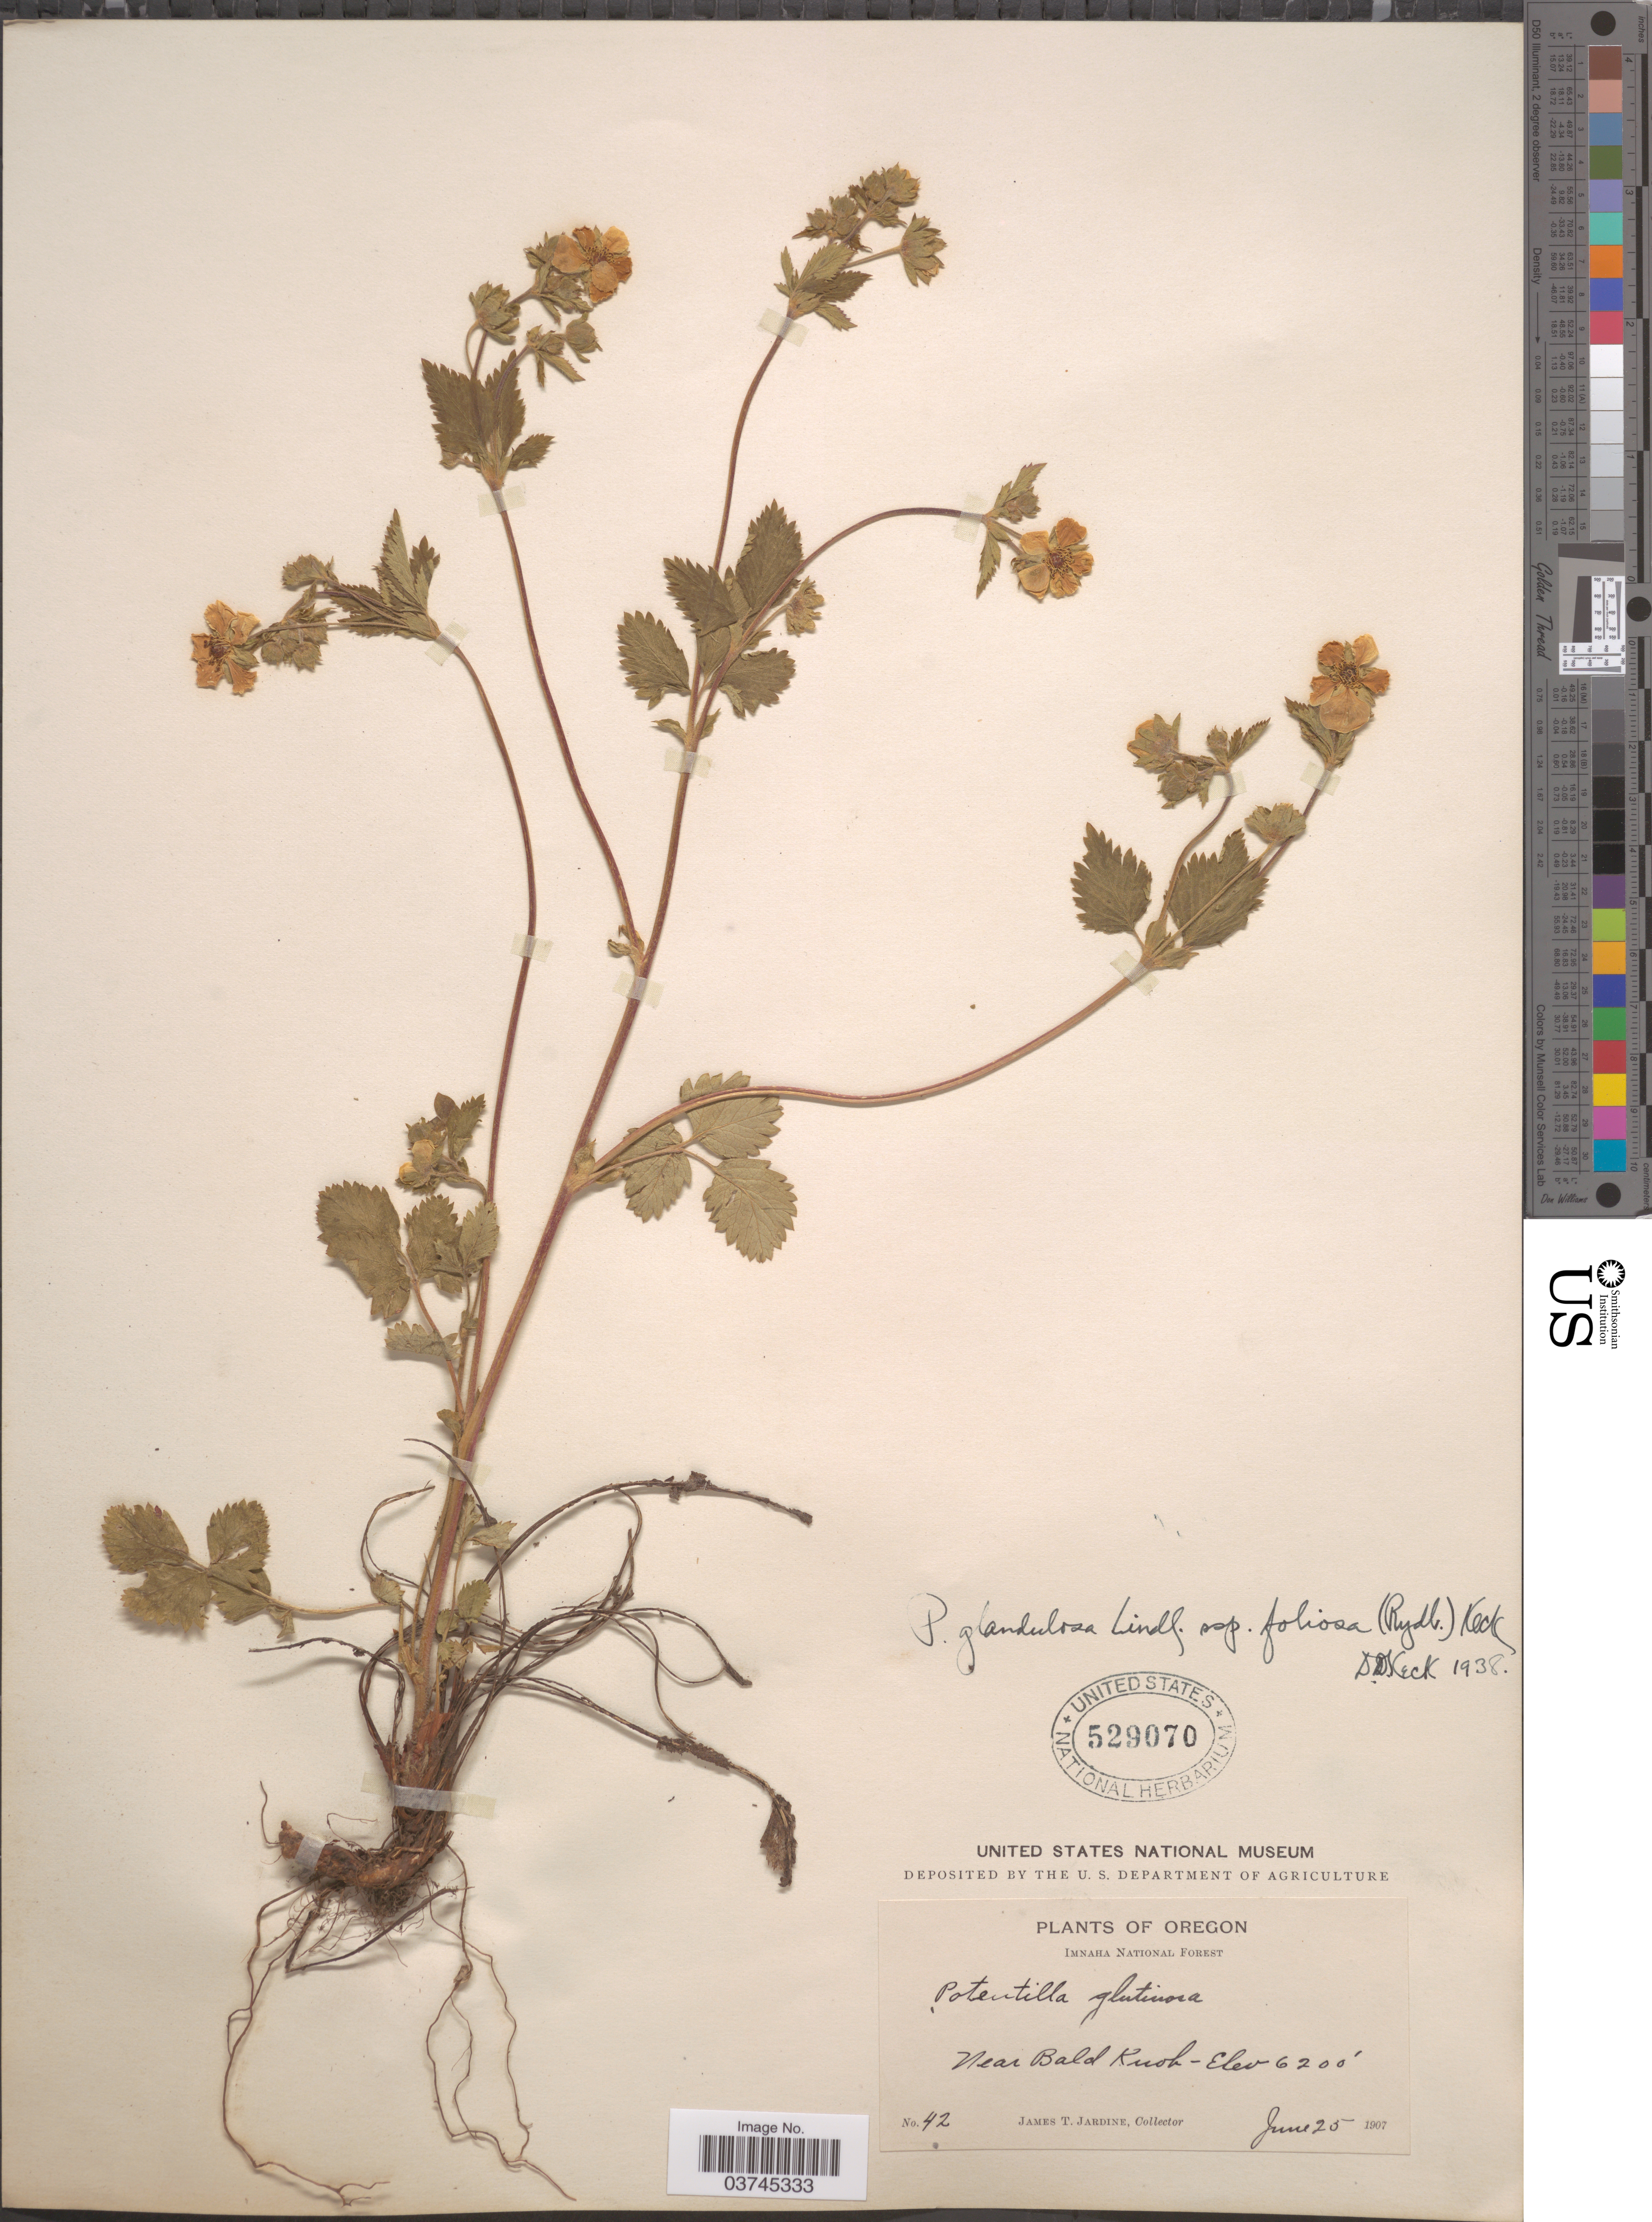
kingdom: Plantae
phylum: Tracheophyta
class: Magnoliopsida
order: Rosales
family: Rosaceae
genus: Drymocallis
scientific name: Drymocallis foliosa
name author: Rydb.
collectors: J. T. Jardine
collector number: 42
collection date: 1907-06-25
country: United States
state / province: Oregon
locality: Imnaha National Forest. Near Bald Knob.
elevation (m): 1890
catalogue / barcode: US 529070